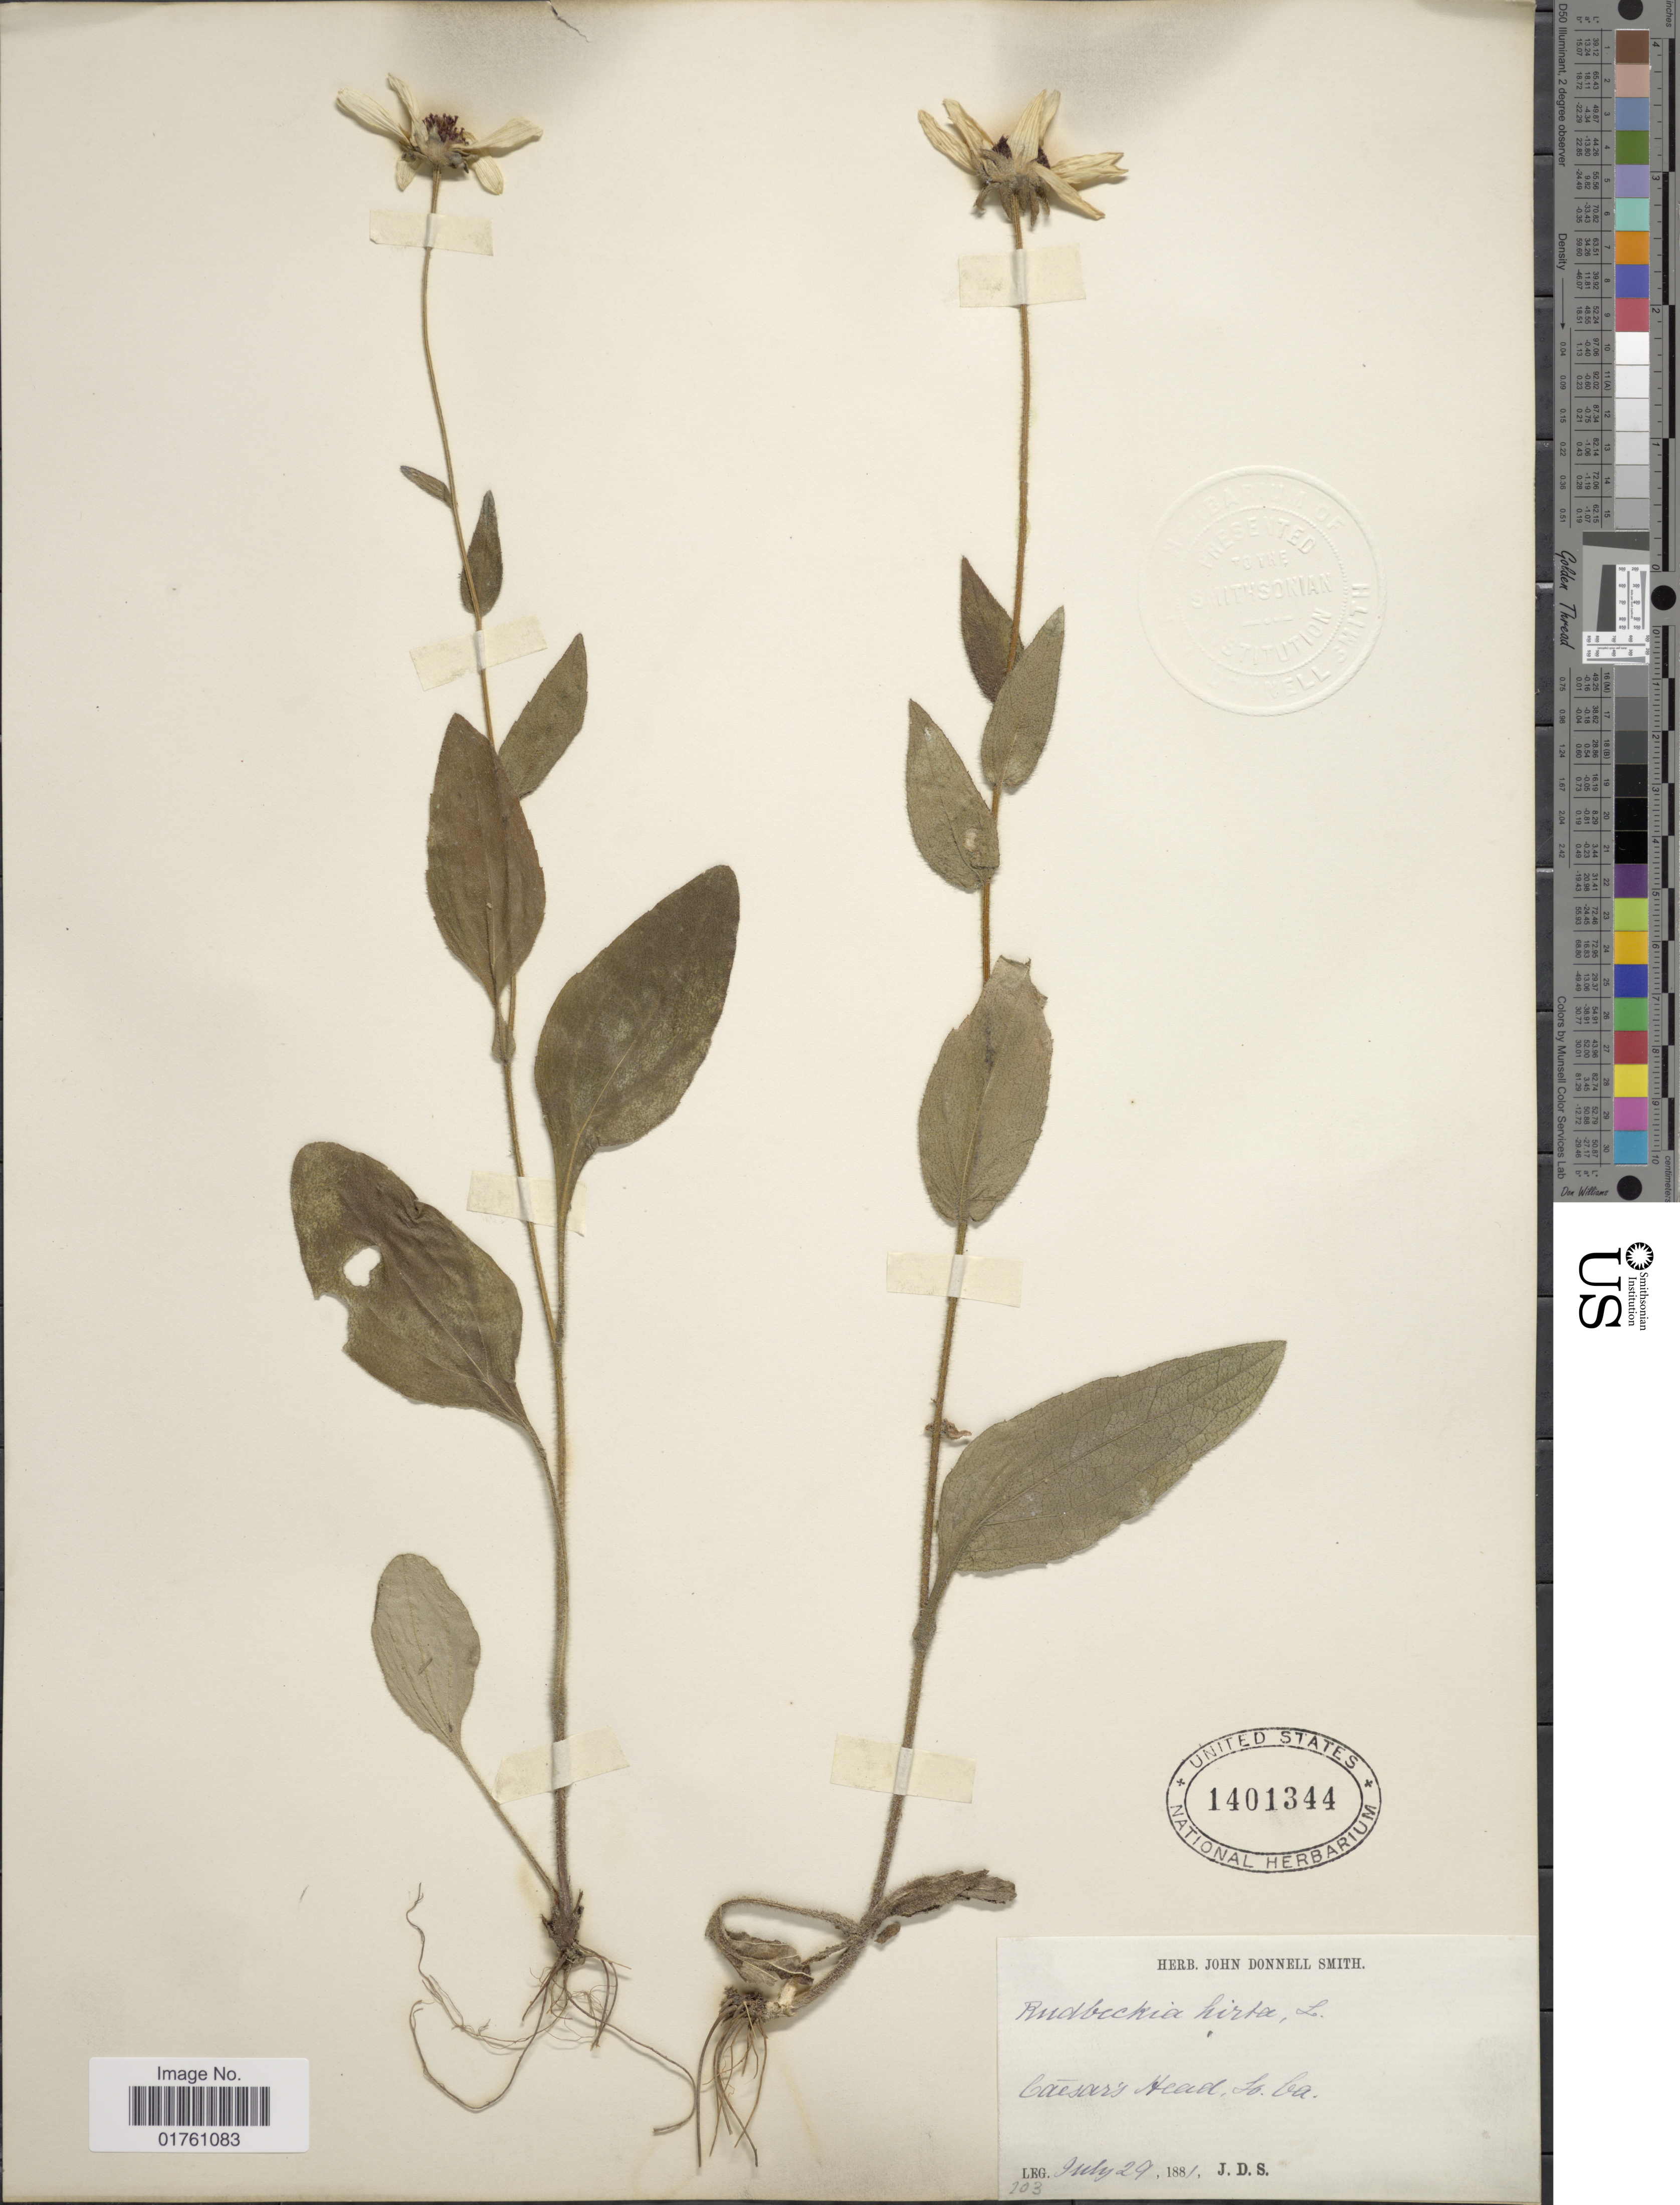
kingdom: Plantae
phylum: Tracheophyta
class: Magnoliopsida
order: Asterales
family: Asteraceae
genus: Rudbeckia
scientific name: Rudbeckia hirta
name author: L.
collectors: J. Donnell Smith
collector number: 203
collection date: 1881-07-29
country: United States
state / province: South Carolina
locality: Caesar's Head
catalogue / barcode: US 1401344